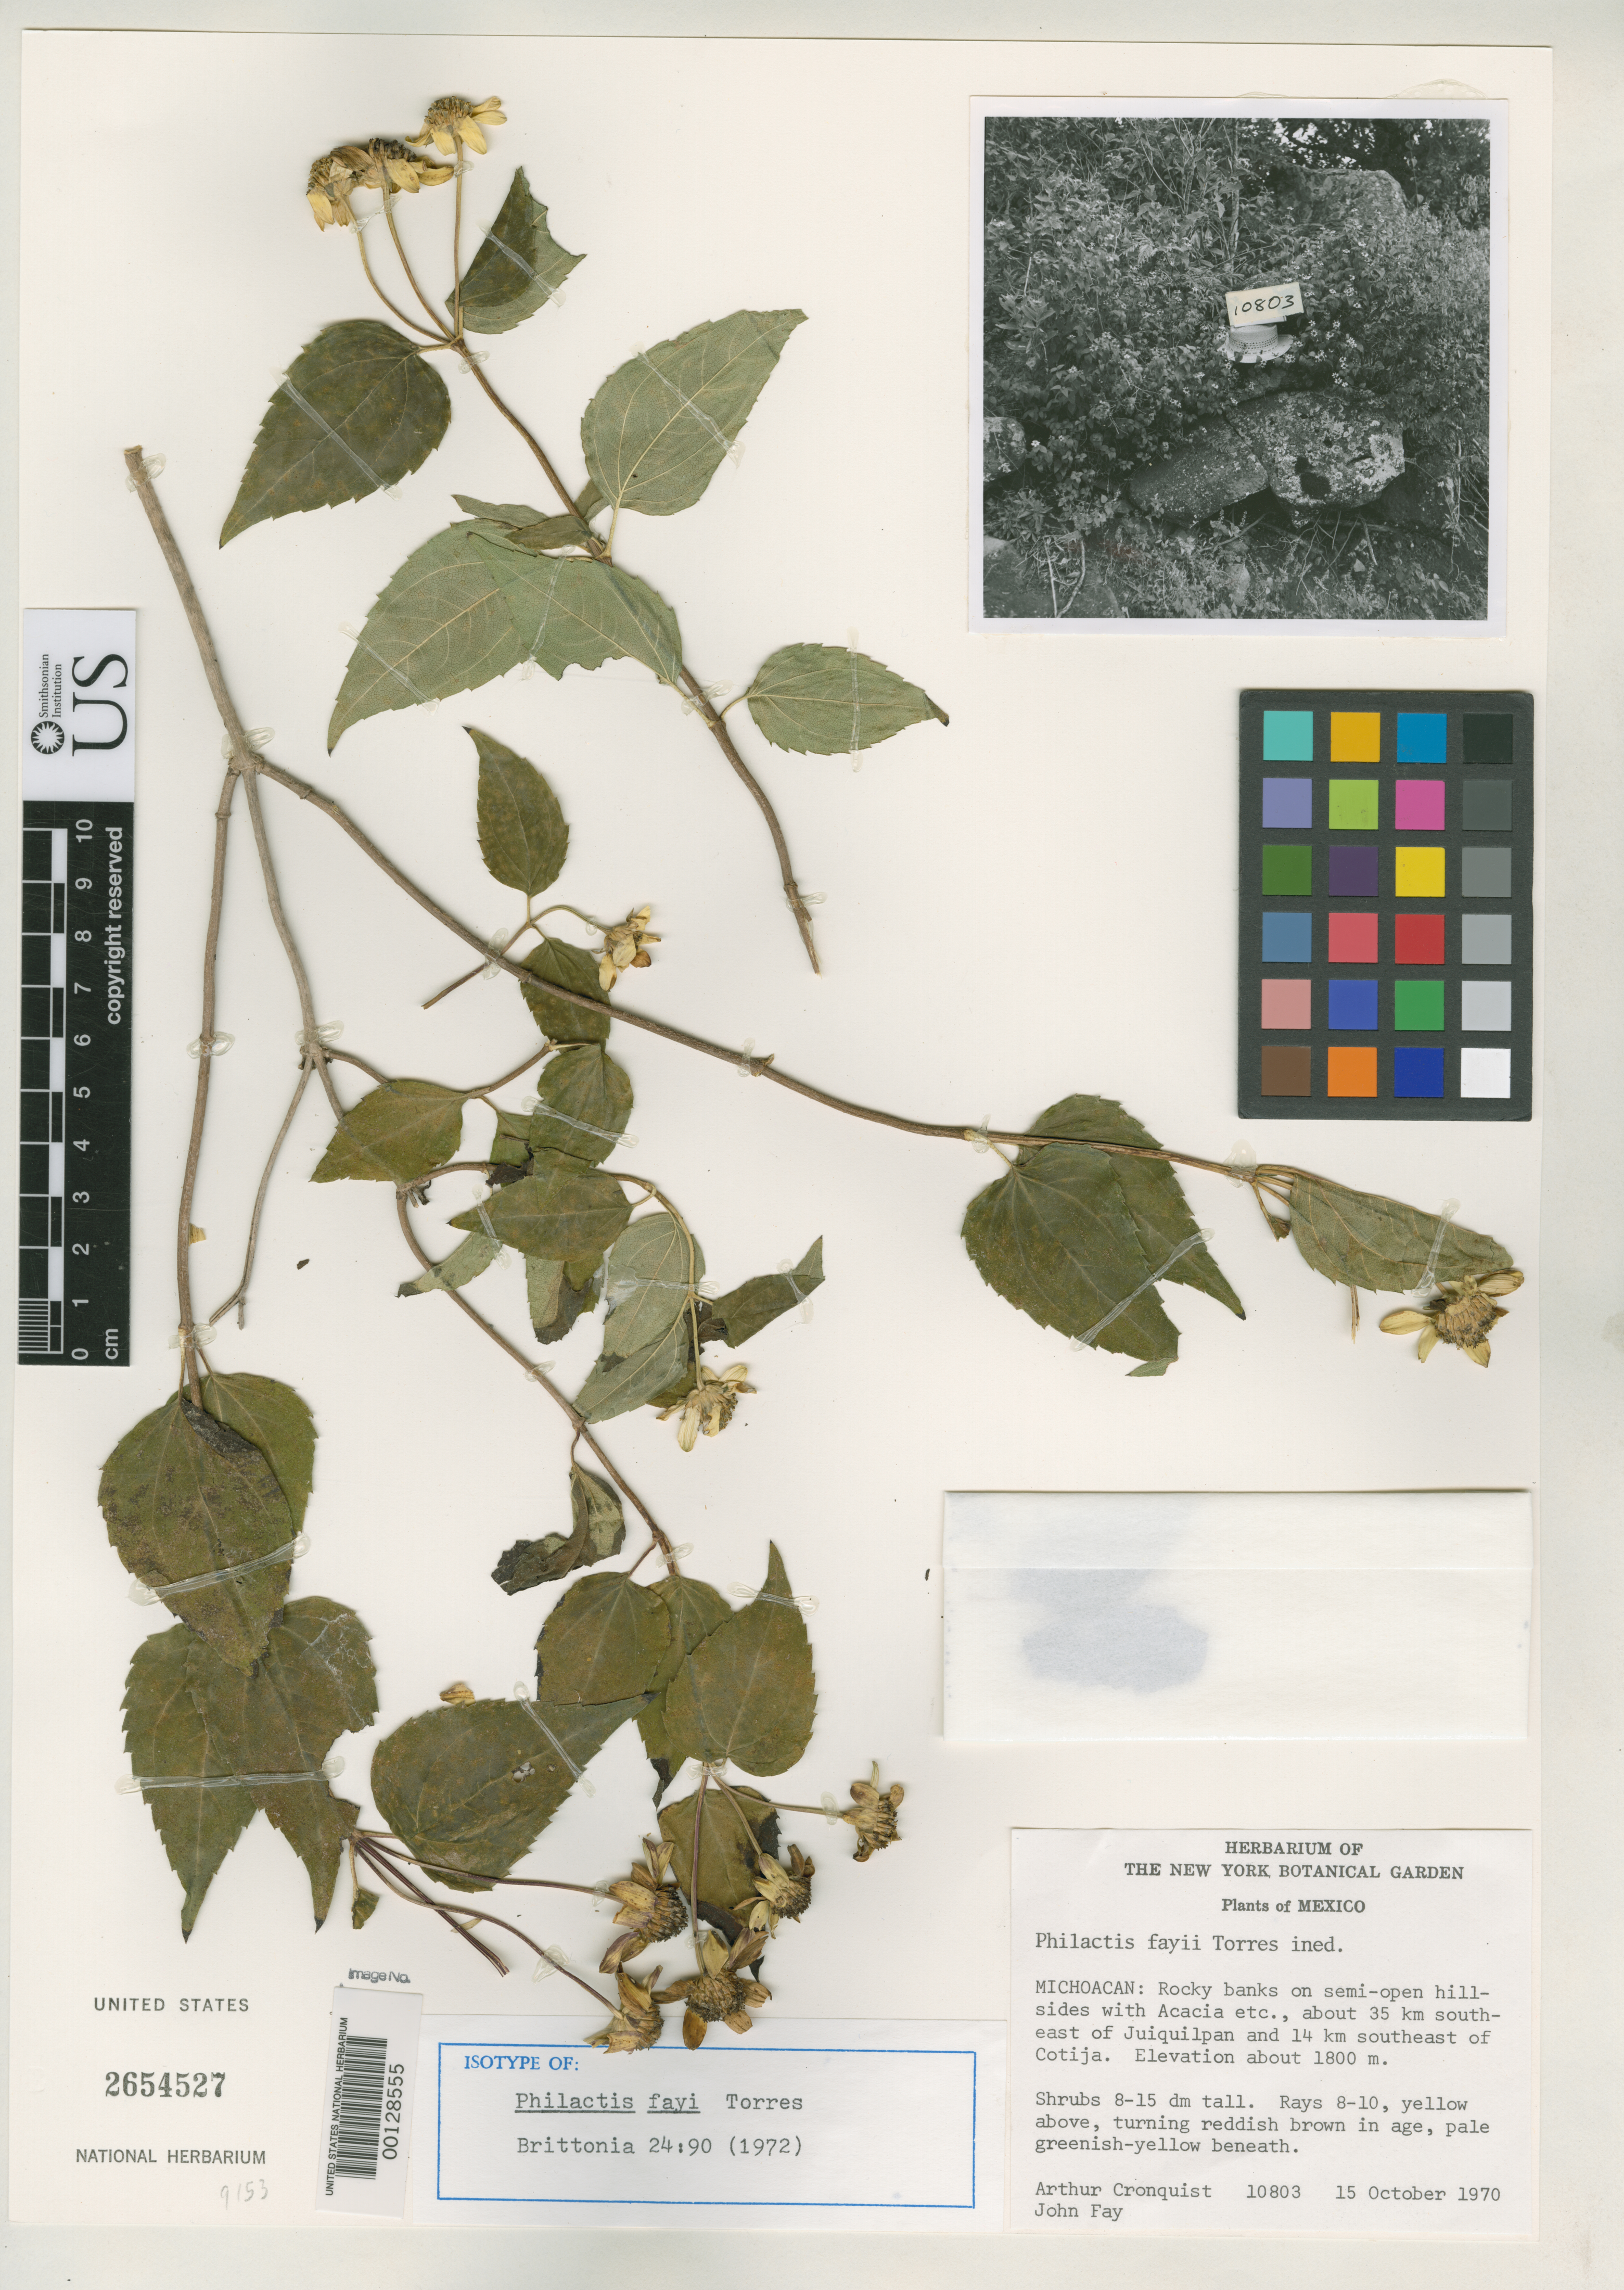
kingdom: Plantae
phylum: Tracheophyta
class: Magnoliopsida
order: Asterales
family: Asteraceae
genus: Philactis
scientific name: Philactis fayi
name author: A.M. Torres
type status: Isotype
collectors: A. J. Cronquist & J. Fay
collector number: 10803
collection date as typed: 15 Oct 1970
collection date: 1970-10-15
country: Mexico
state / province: Michoacán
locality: SE of Cotija.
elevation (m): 1800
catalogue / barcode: US 2654527